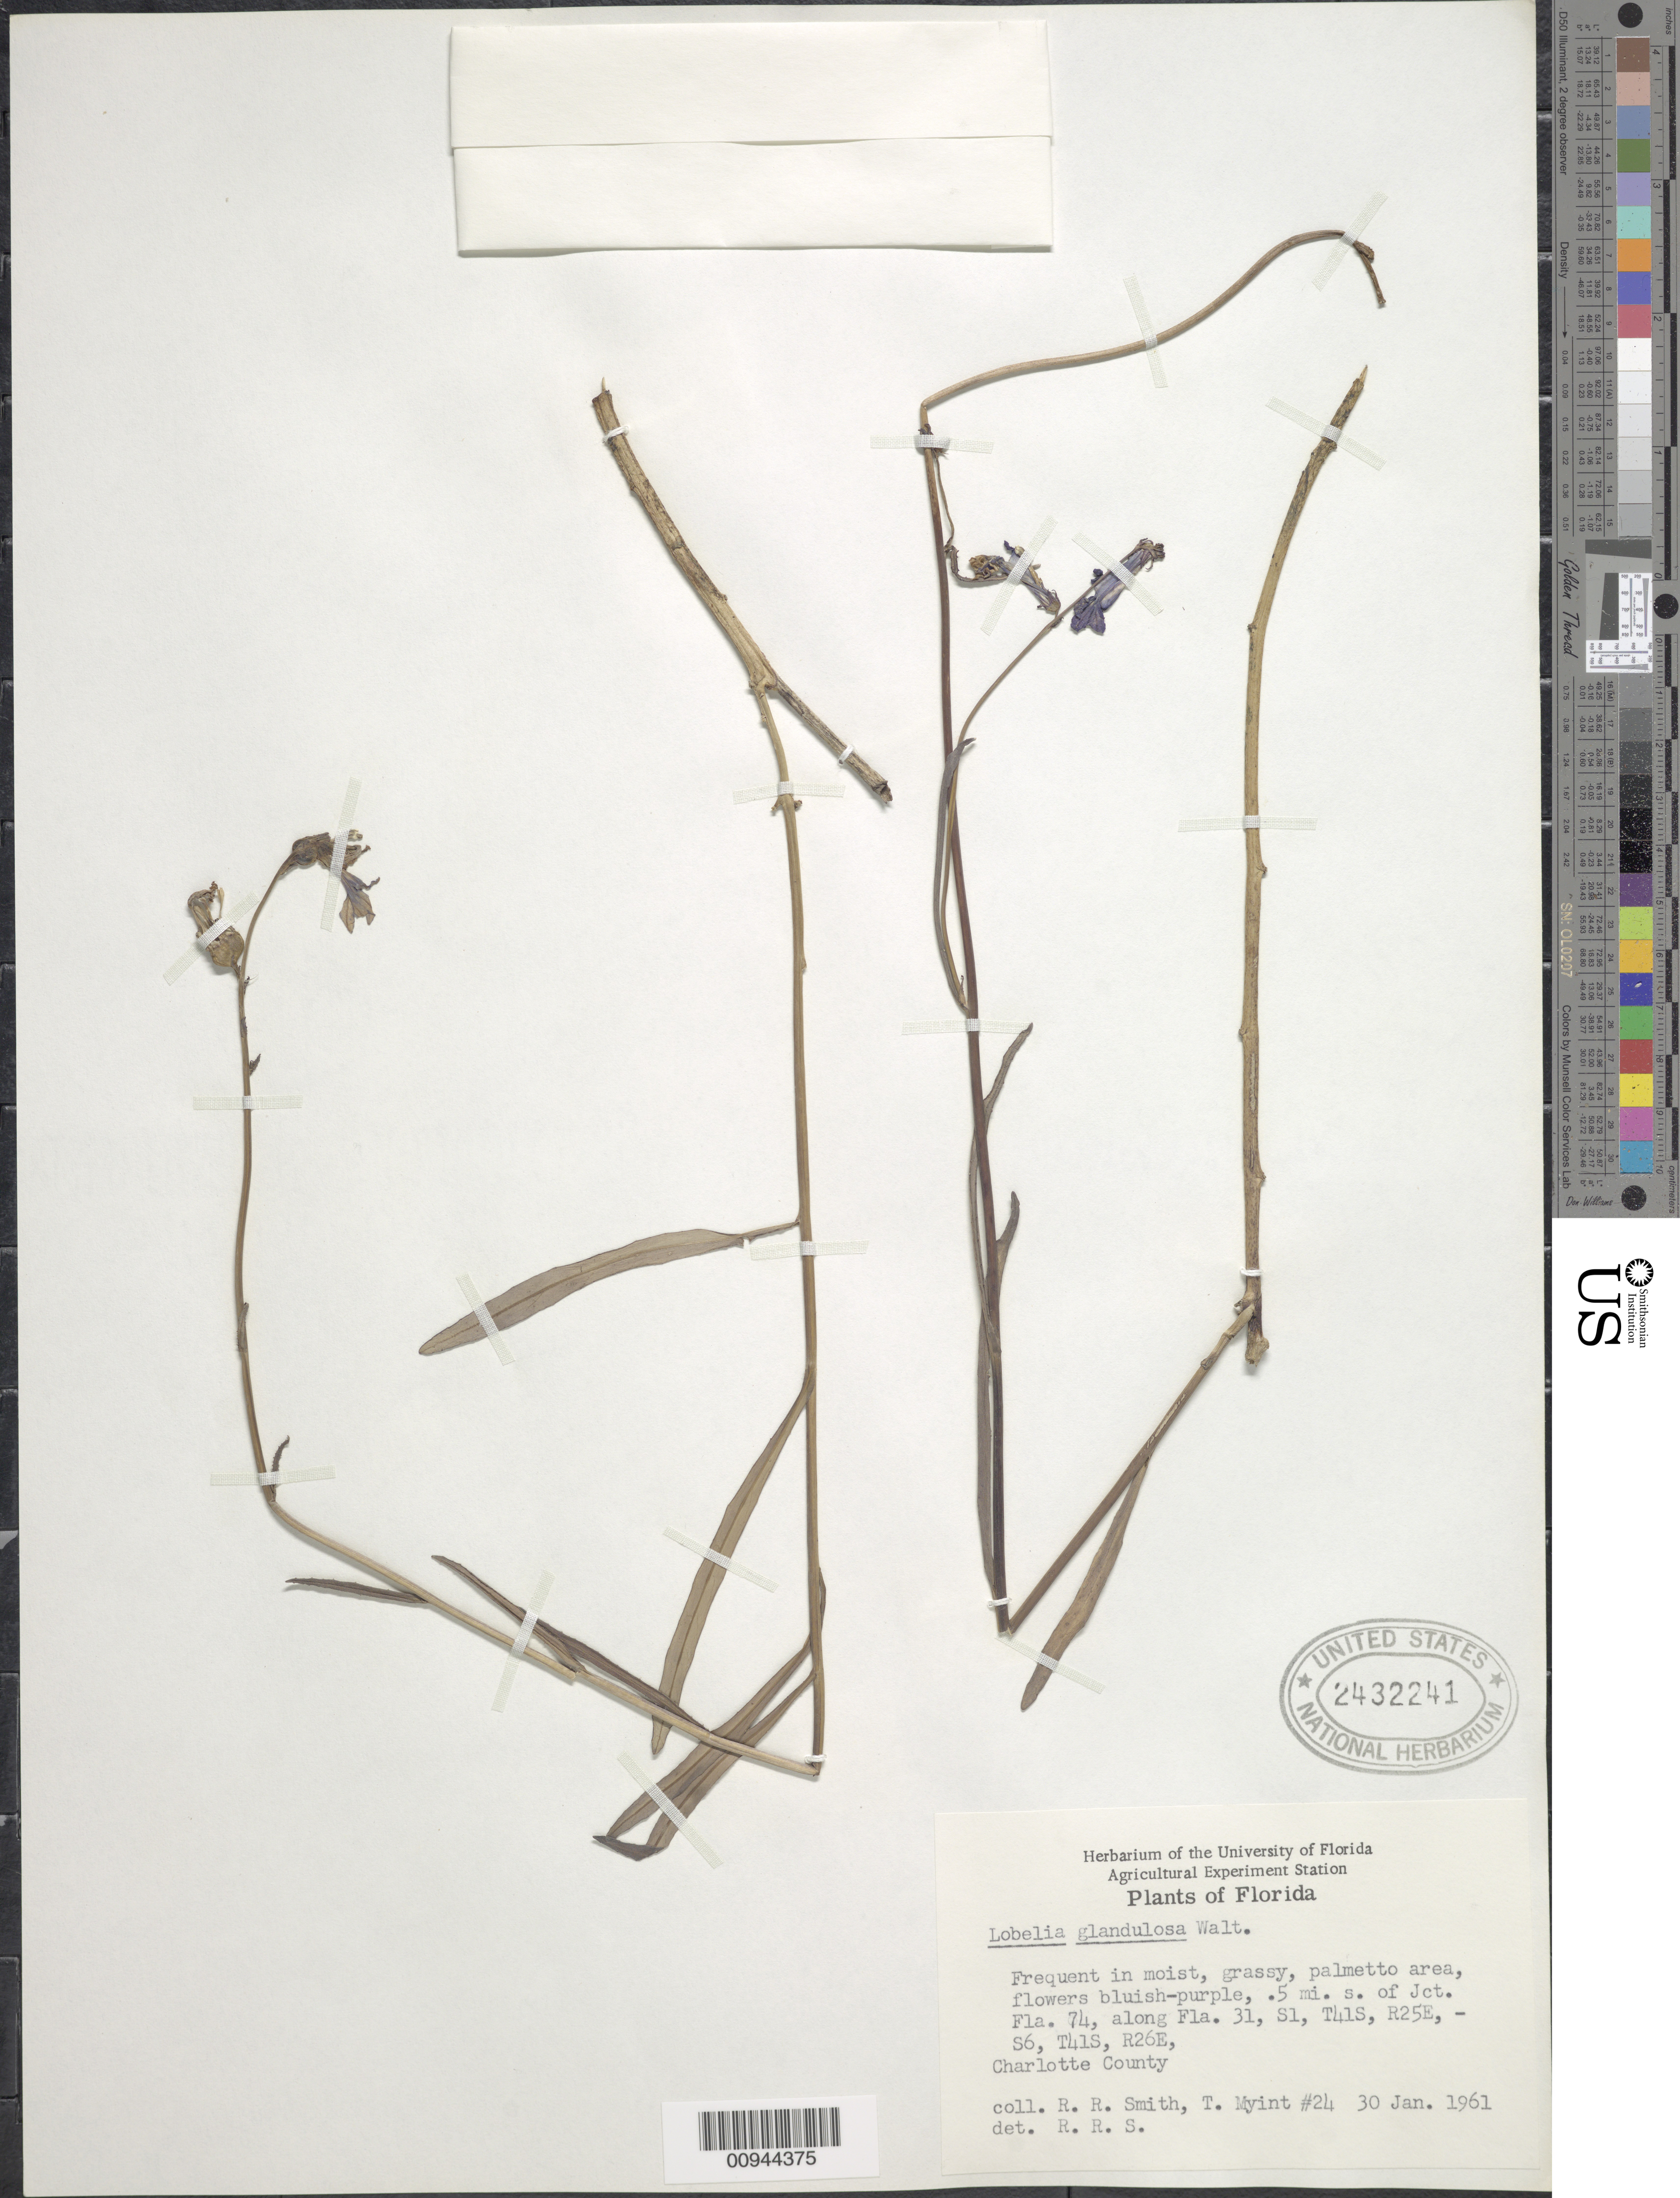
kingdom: Plantae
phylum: Tracheophyta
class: Magnoliopsida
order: Asterales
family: Campanulaceae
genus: Lobelia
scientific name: Lobelia glandulosa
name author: Walter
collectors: R. R. Smith & T. Myint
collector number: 24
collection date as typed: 30 Jan 1961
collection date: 1961-01-30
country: United States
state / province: Florida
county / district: Charlotte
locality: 0.5 mile s. of junction Fla. 74, along Fla. 31, S1, T41S, R25E - S6, T41S, R26E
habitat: moist, grassy palmetto area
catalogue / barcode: US 2432241